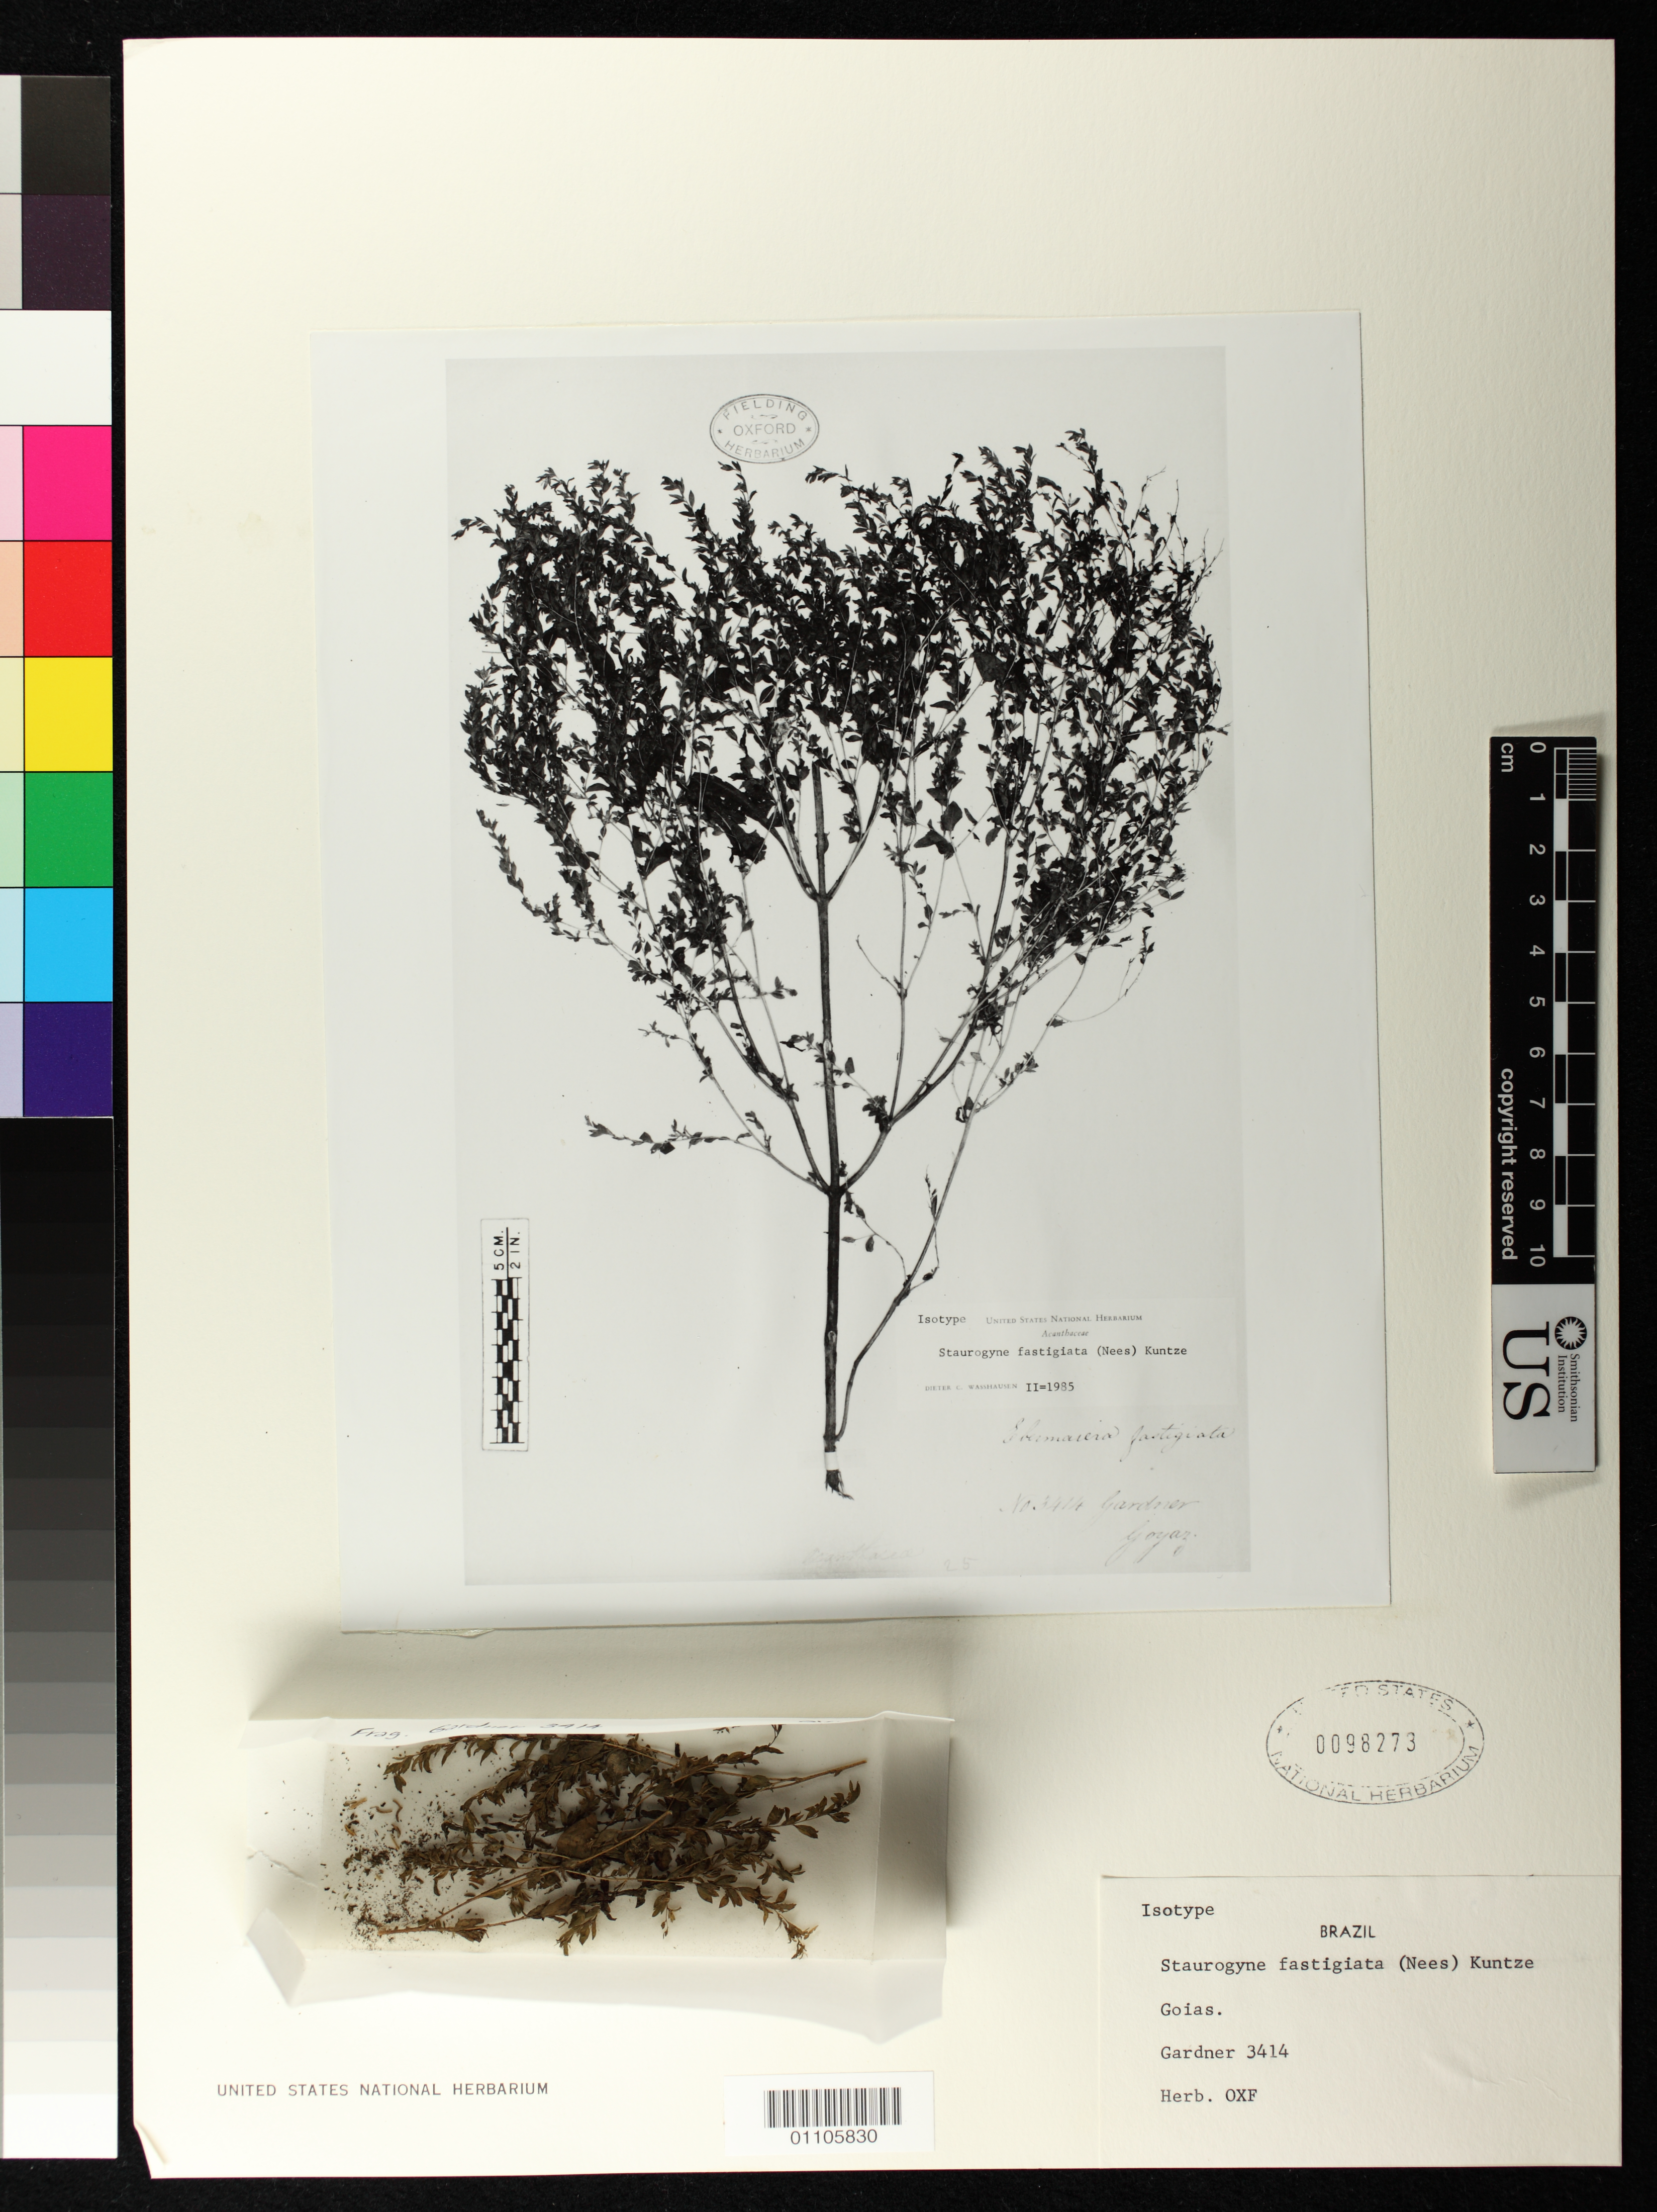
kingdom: Plantae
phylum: Tracheophyta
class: Magnoliopsida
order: Lamiales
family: Acanthaceae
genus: Ebermaiera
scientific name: Ebermaiera fastigiata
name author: Nees in Mart.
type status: Isotype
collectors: G. Gardner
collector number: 3414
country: Brazil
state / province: Goiás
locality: Goyaz.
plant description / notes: Photograph and fragmentary material of type specimen ex herb. OXF.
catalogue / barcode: US 98273